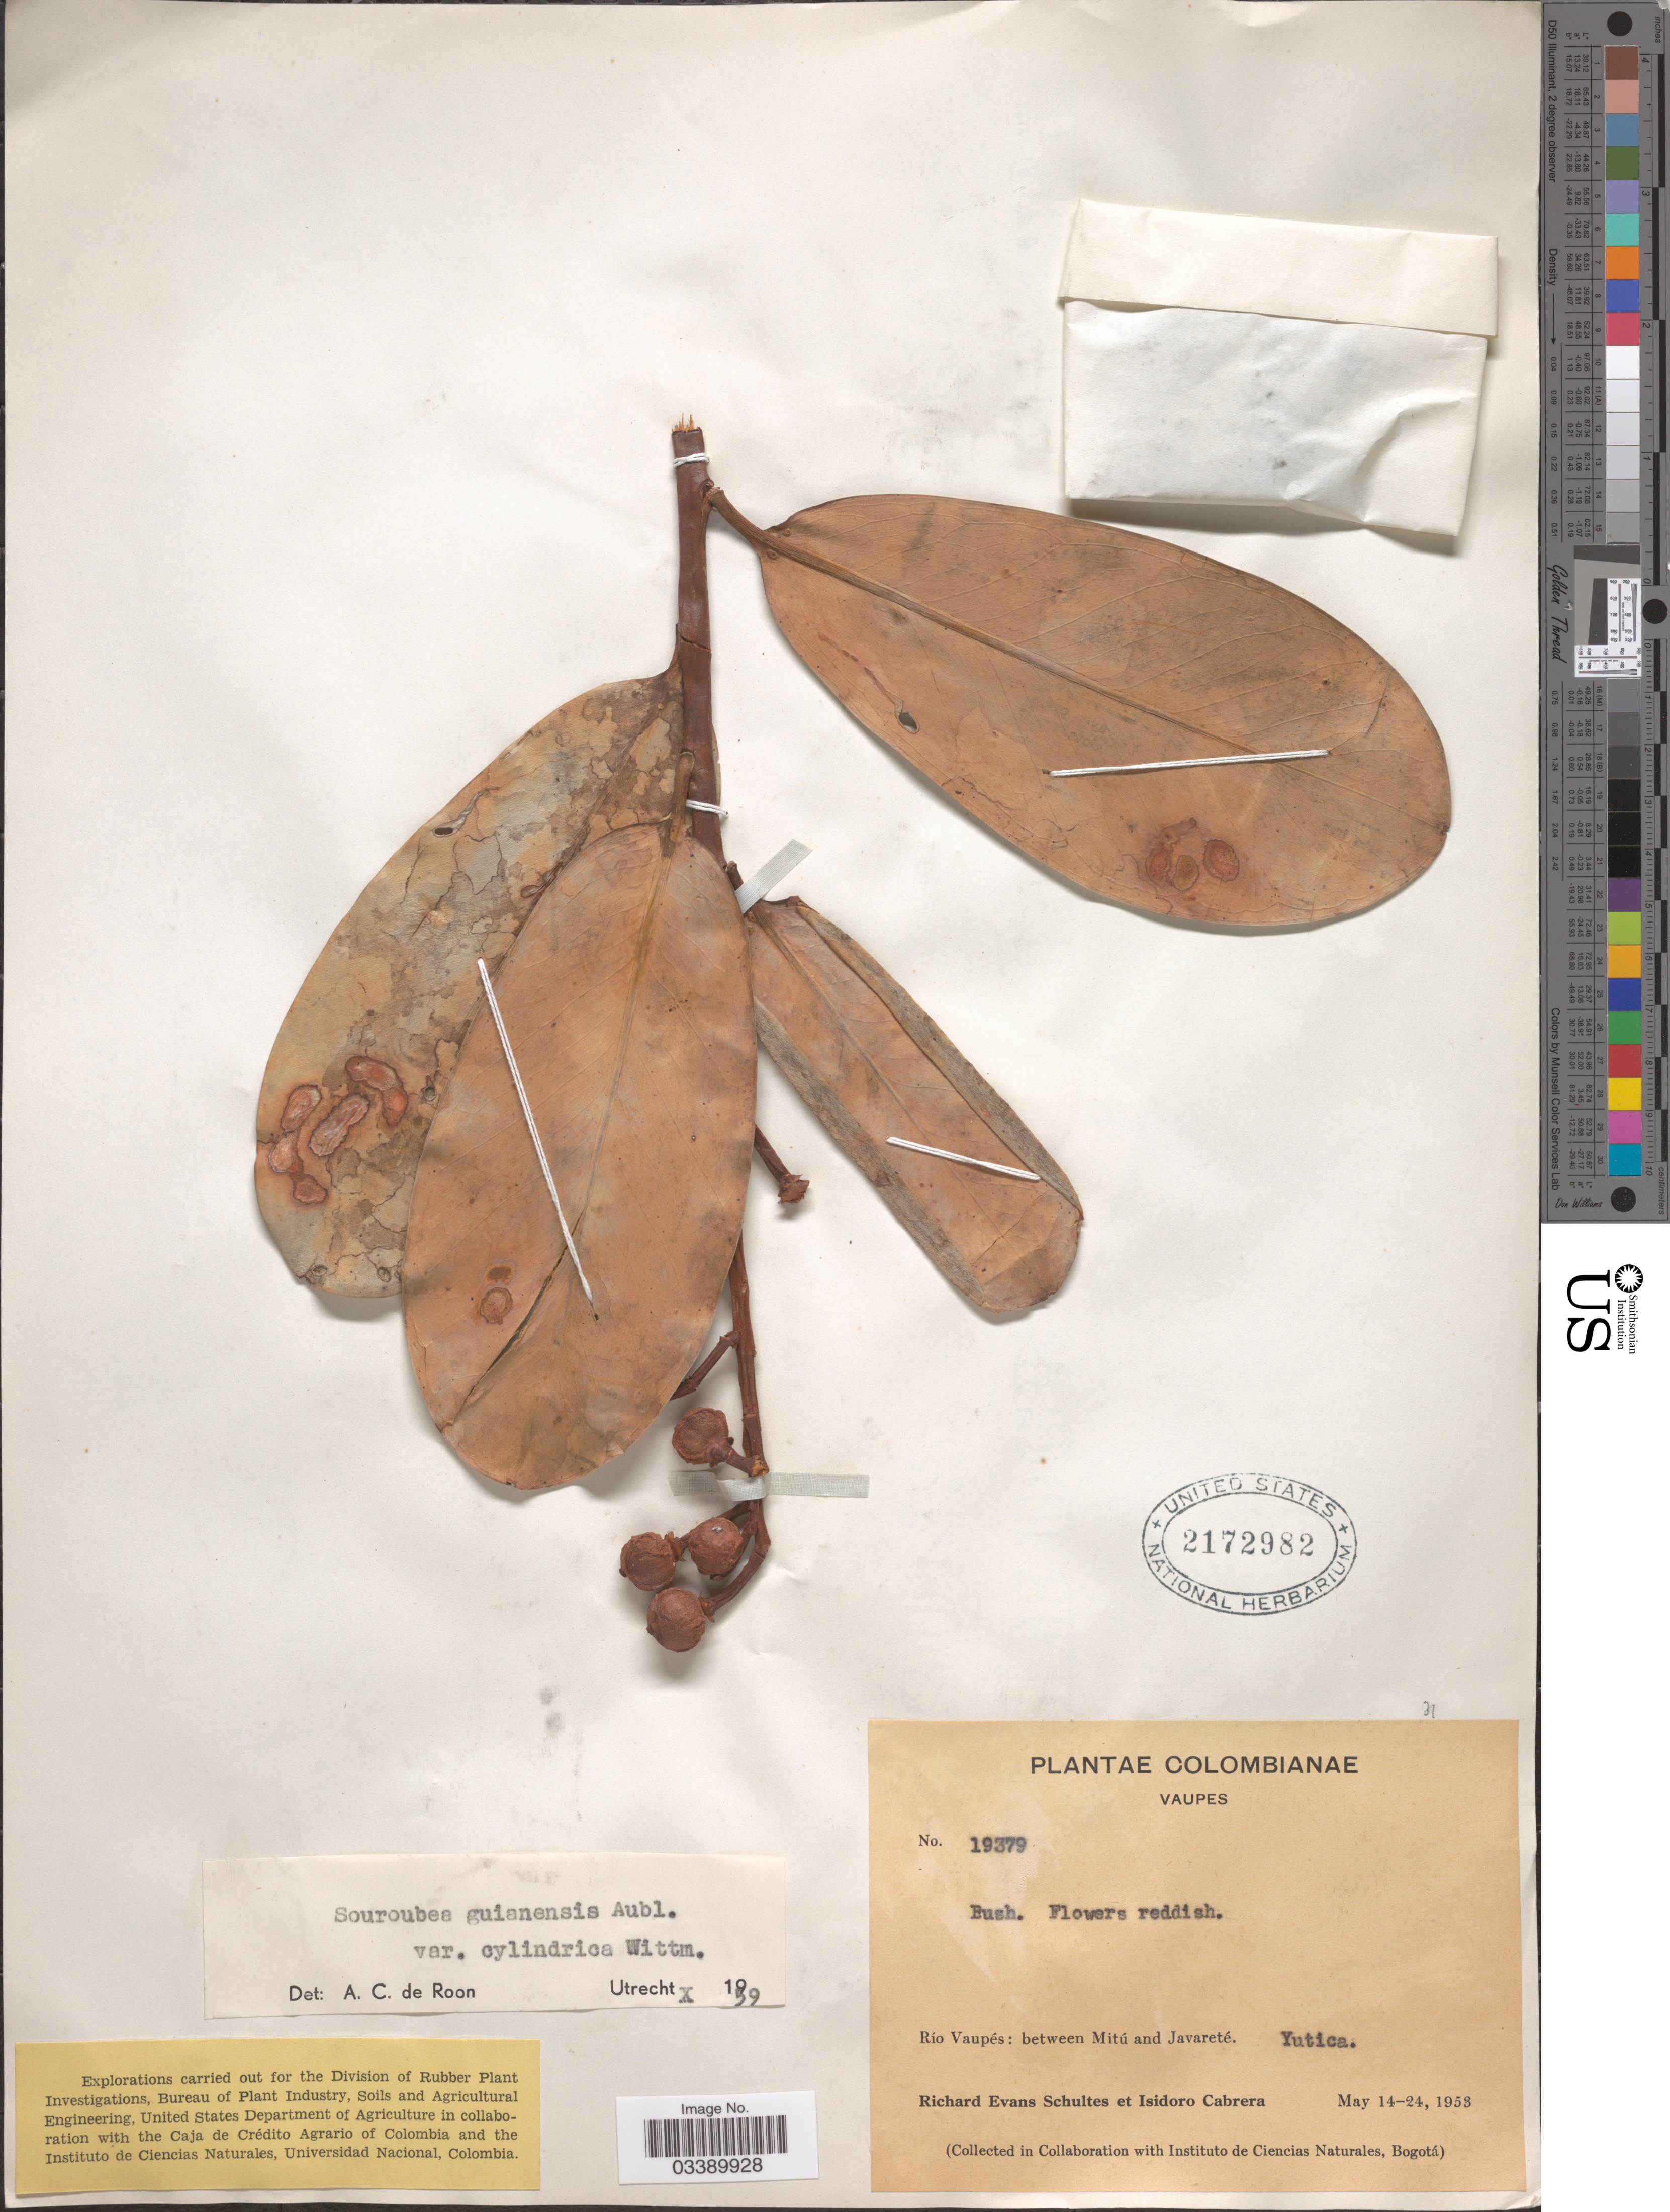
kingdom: Plantae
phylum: Tracheophyta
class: Magnoliopsida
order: Ericales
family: Marcgraviaceae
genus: Souroubea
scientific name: Souroubea guianensis var. cylindrica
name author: (Wittm.) de Roon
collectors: R. E. Schultes & I. Cabrera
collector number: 19379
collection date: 1953-05-14/1953-05-24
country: Colombia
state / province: Vaupés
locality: Río Vaupés: between Mitú and Javareté: Yutica.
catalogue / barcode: US 2172982